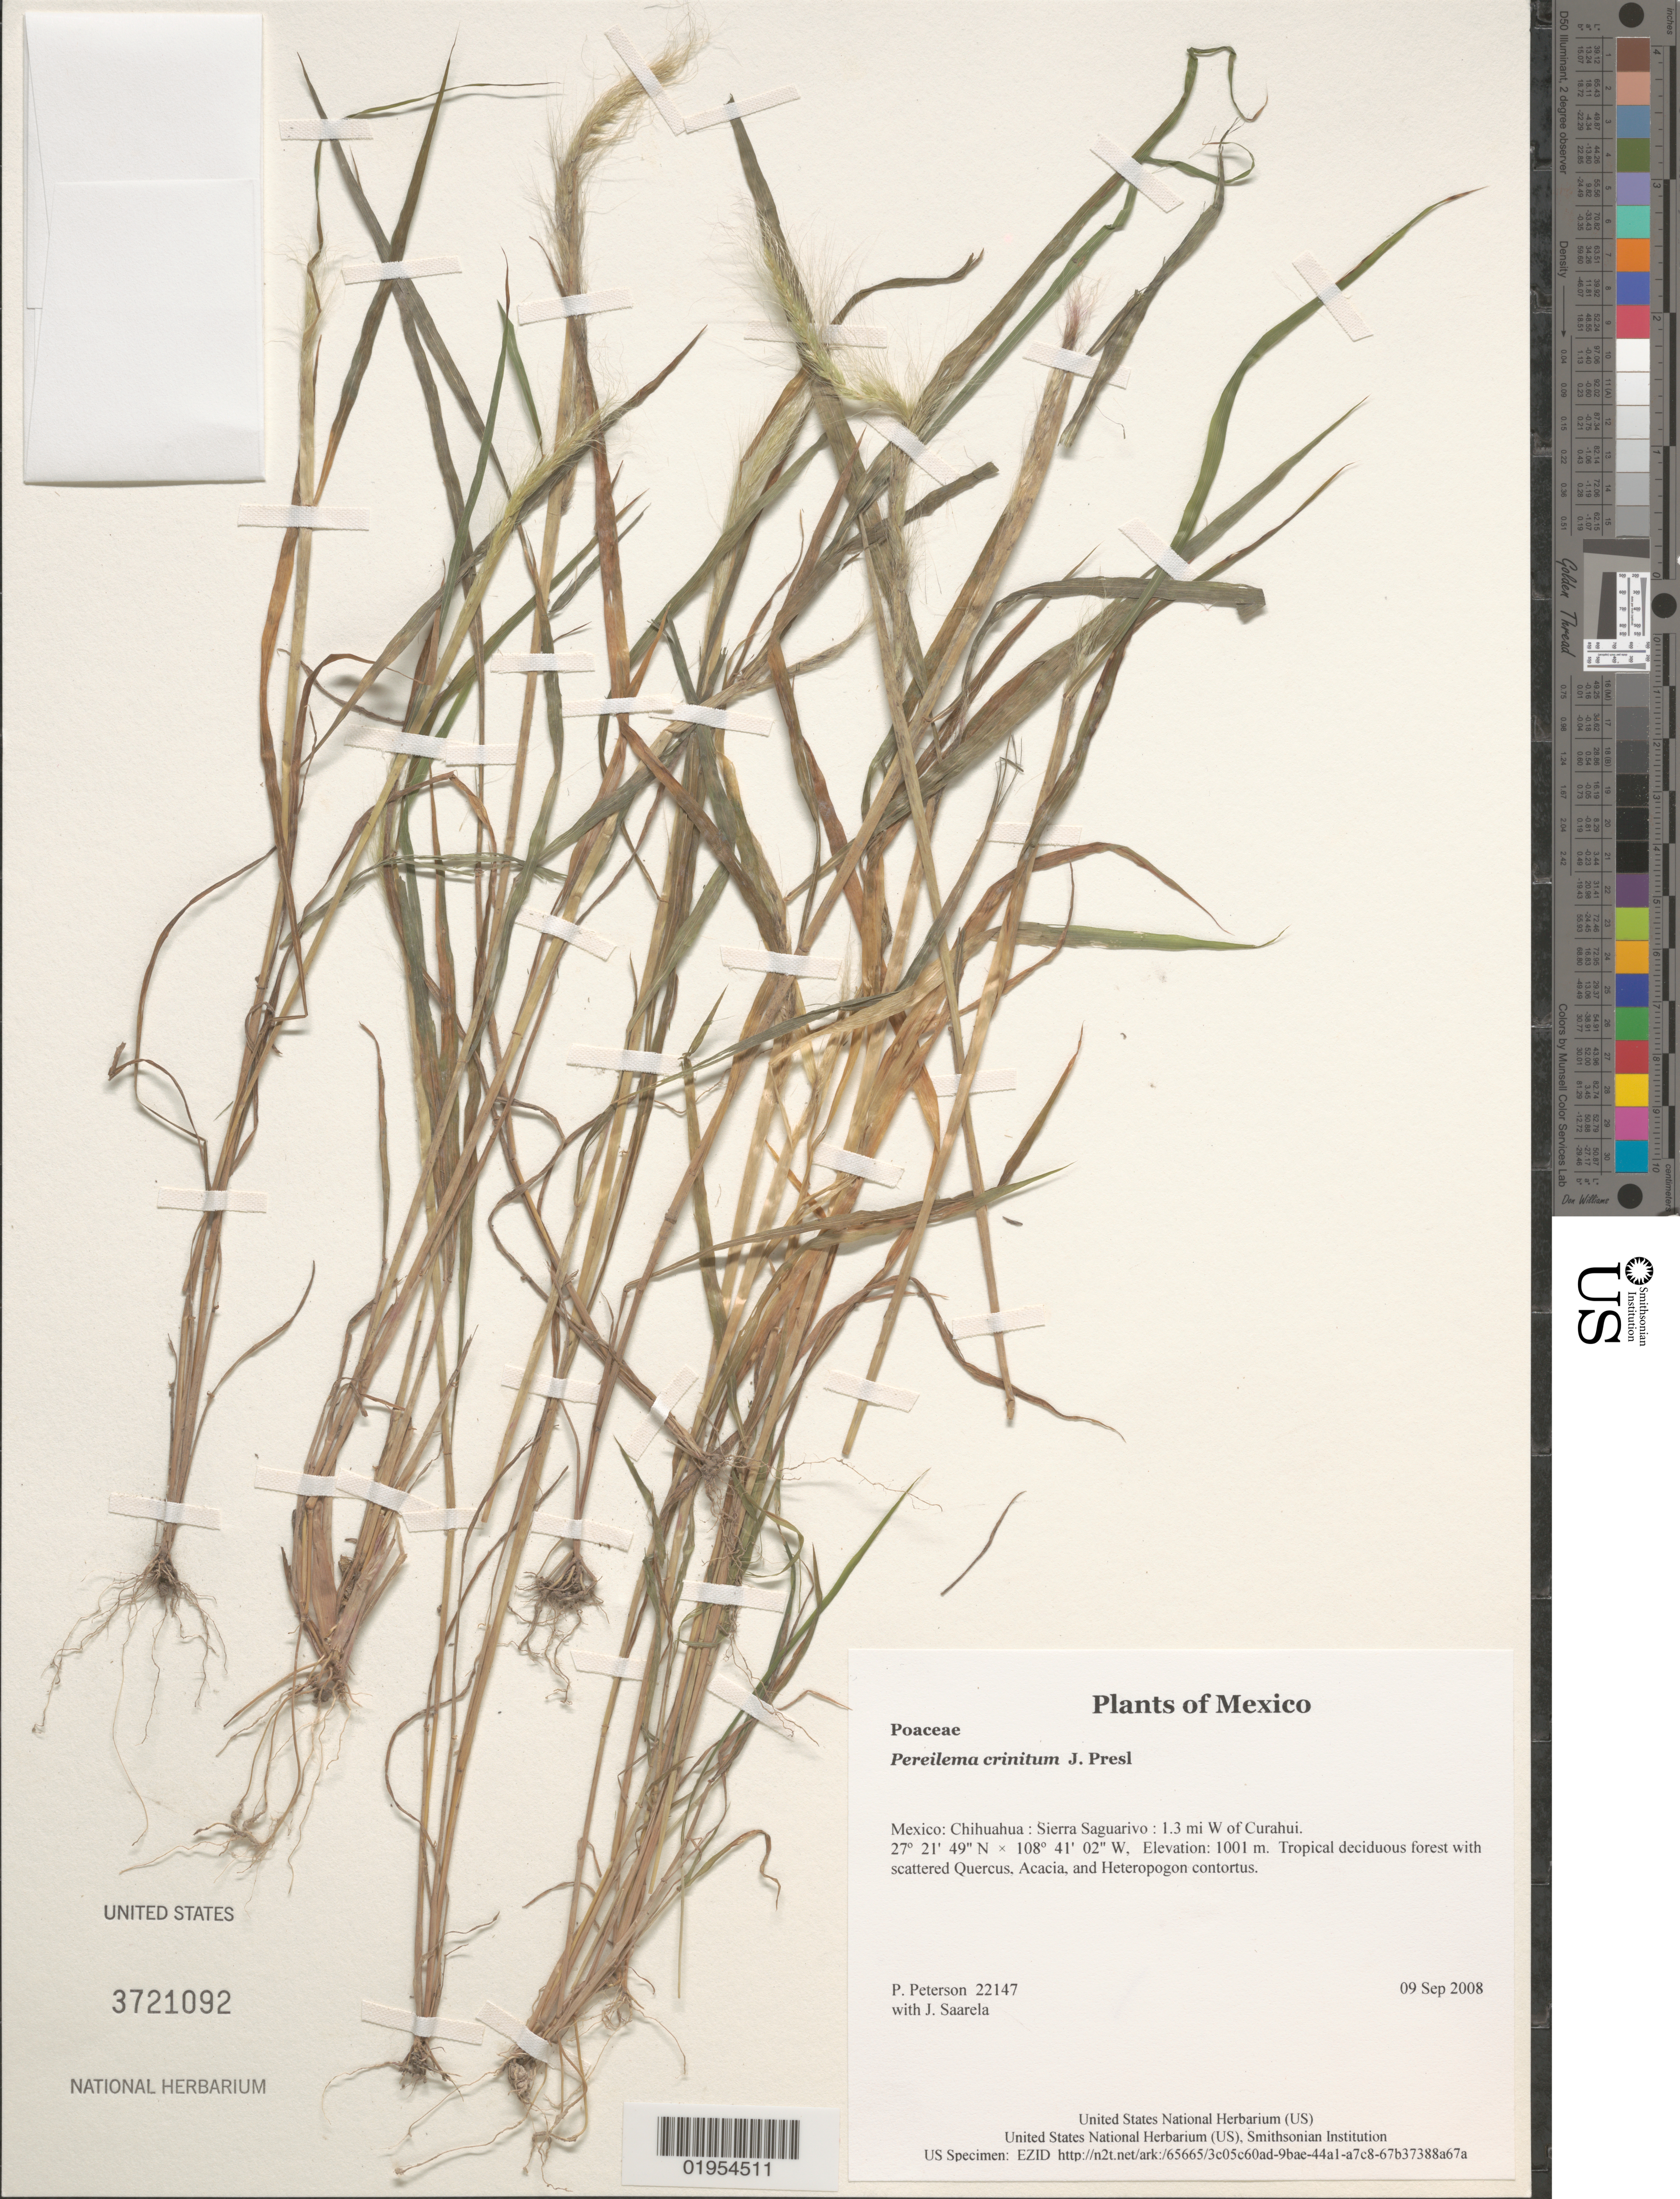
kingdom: Plantae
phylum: Tracheophyta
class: Liliopsida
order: Poales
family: Poaceae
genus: Pereilema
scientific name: Pereilema crinitum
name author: J. Presl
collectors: P. M. Peterson & J. Saarela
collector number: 22147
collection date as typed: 09 Sep 2008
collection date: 2008-09-09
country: Mexico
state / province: Chihuahua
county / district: Sierra Saguarivo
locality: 1.3 mi W of Curahui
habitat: Tropical deciduous forest with scattered Quercus, Acacia, and Heteropogon contortus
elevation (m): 1001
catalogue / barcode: US 3721092